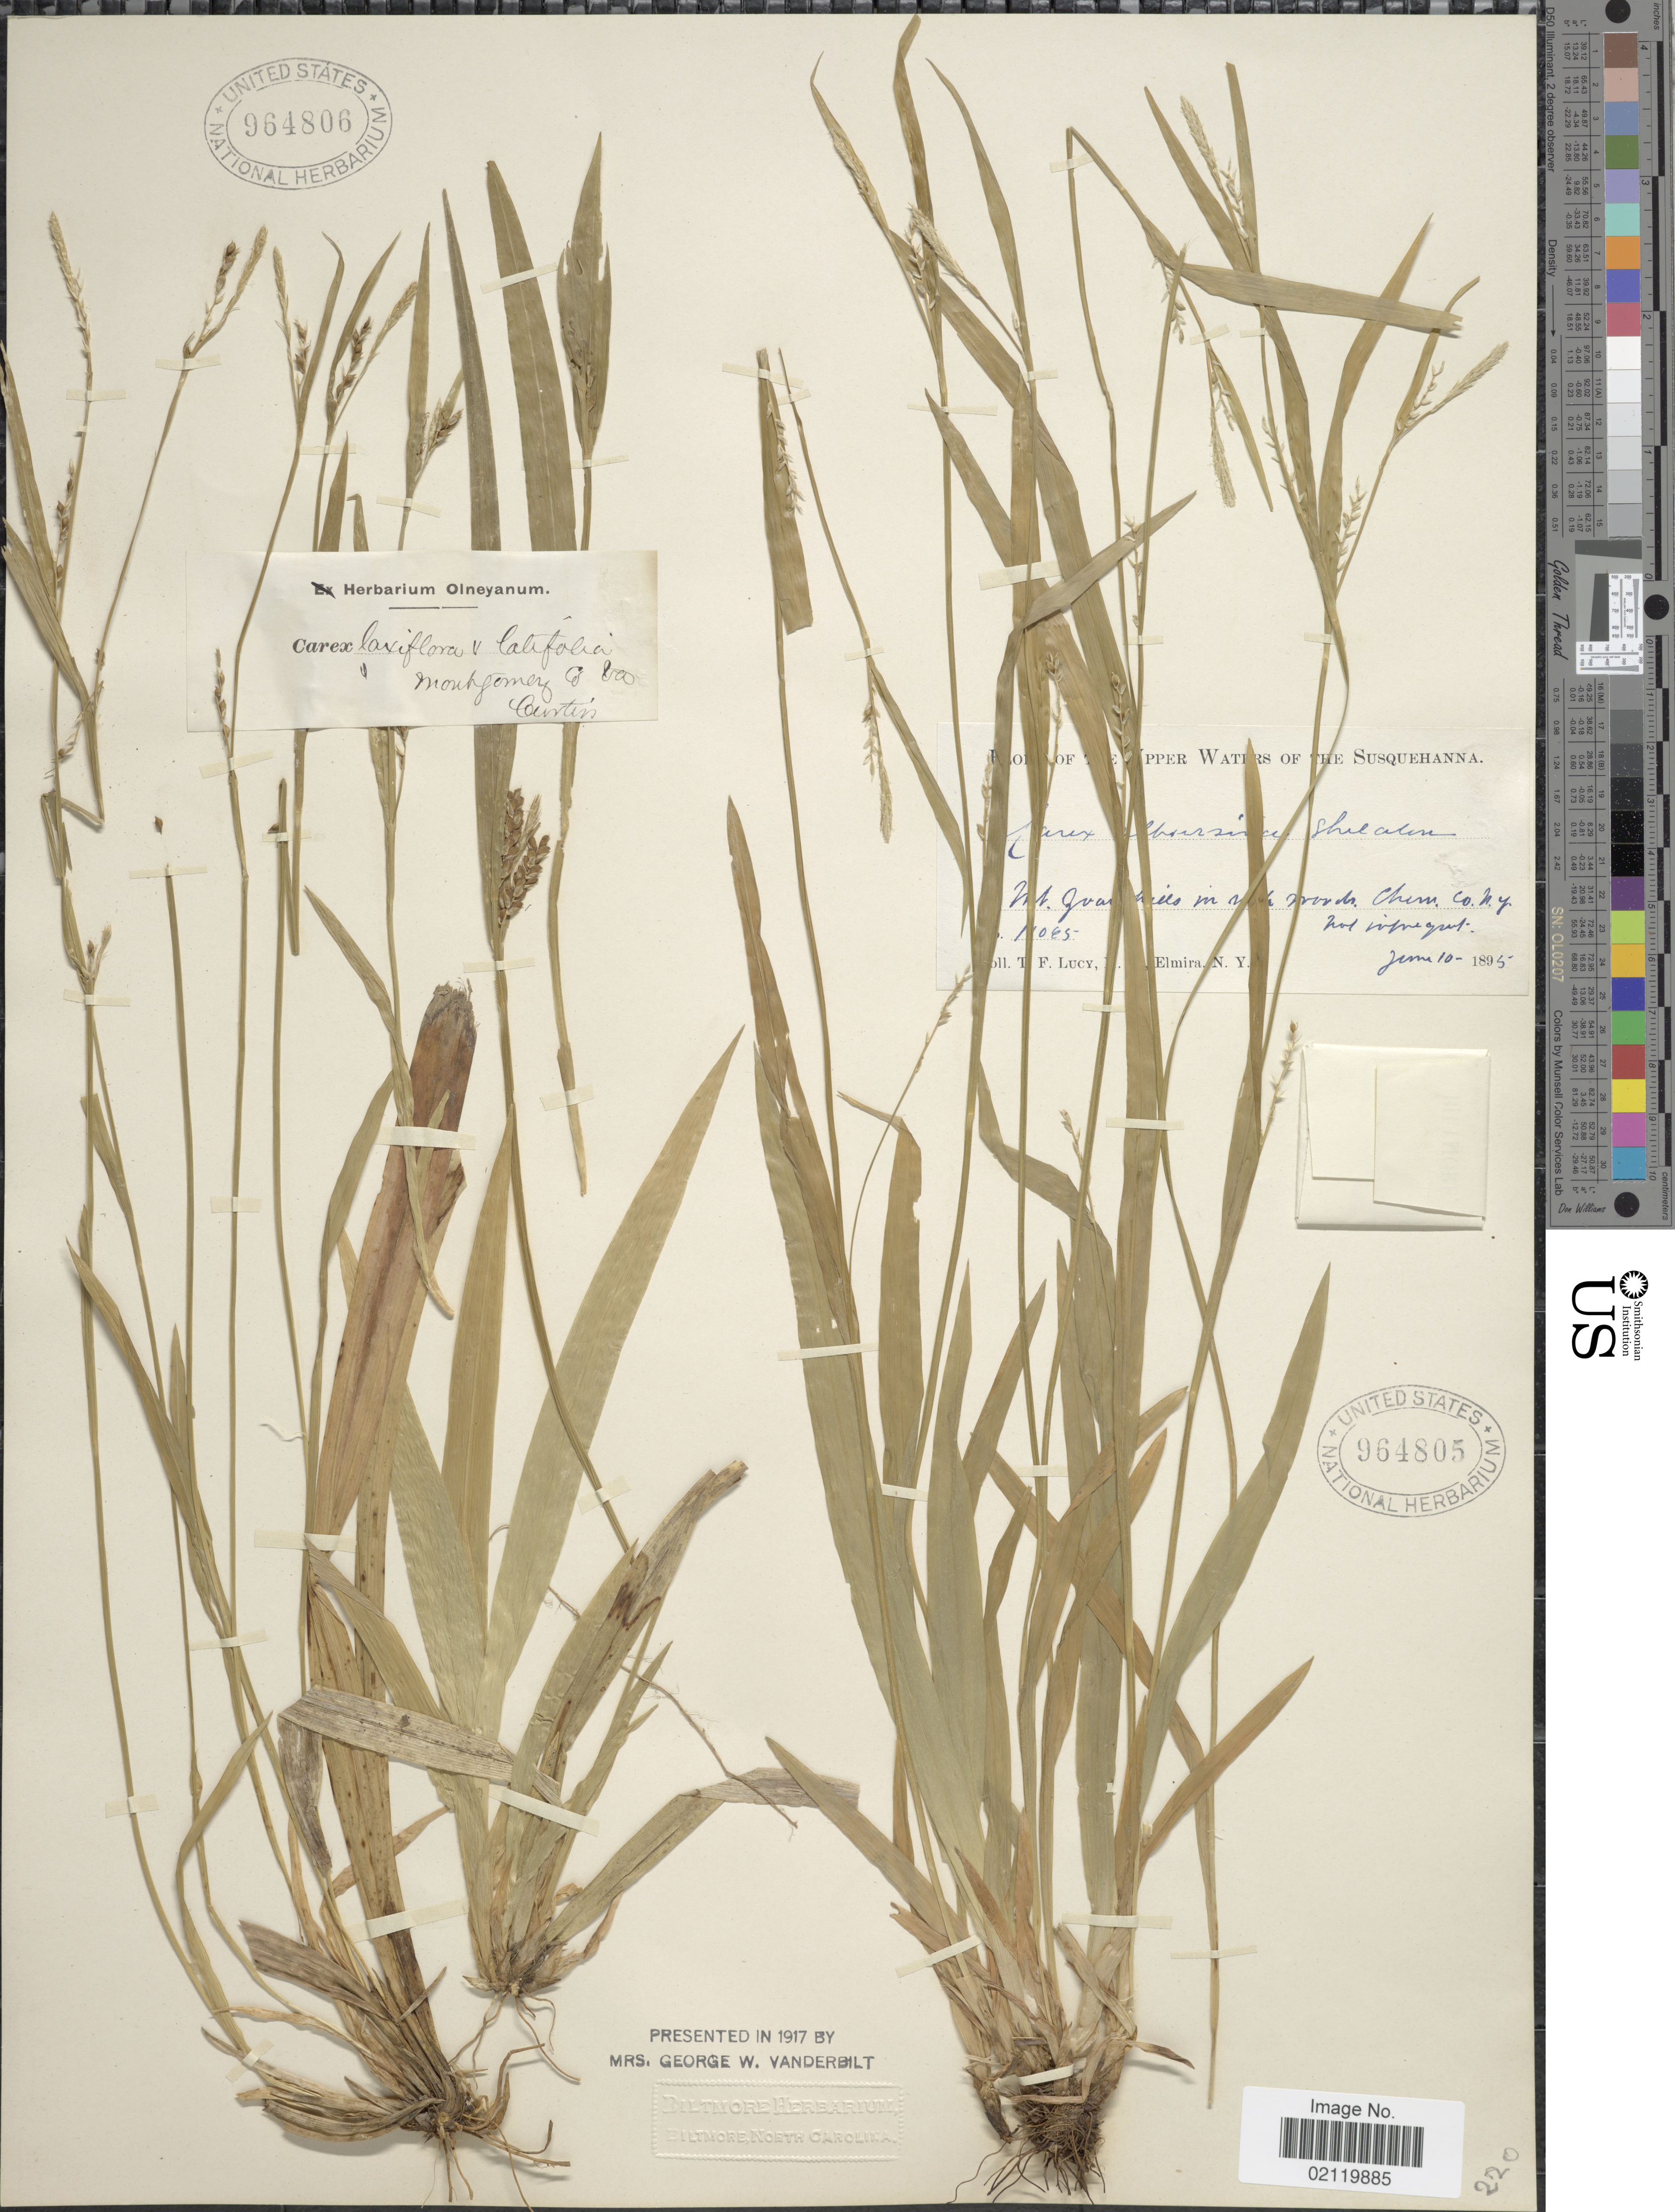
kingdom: Plantae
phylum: Tracheophyta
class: Liliopsida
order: Poales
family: Cyperaceae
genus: Carex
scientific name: Carex laxiflora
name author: Lam.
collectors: -. Curtiss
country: United States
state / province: Virginia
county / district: Montgomery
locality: Montgomery Co. Va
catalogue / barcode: US 964806